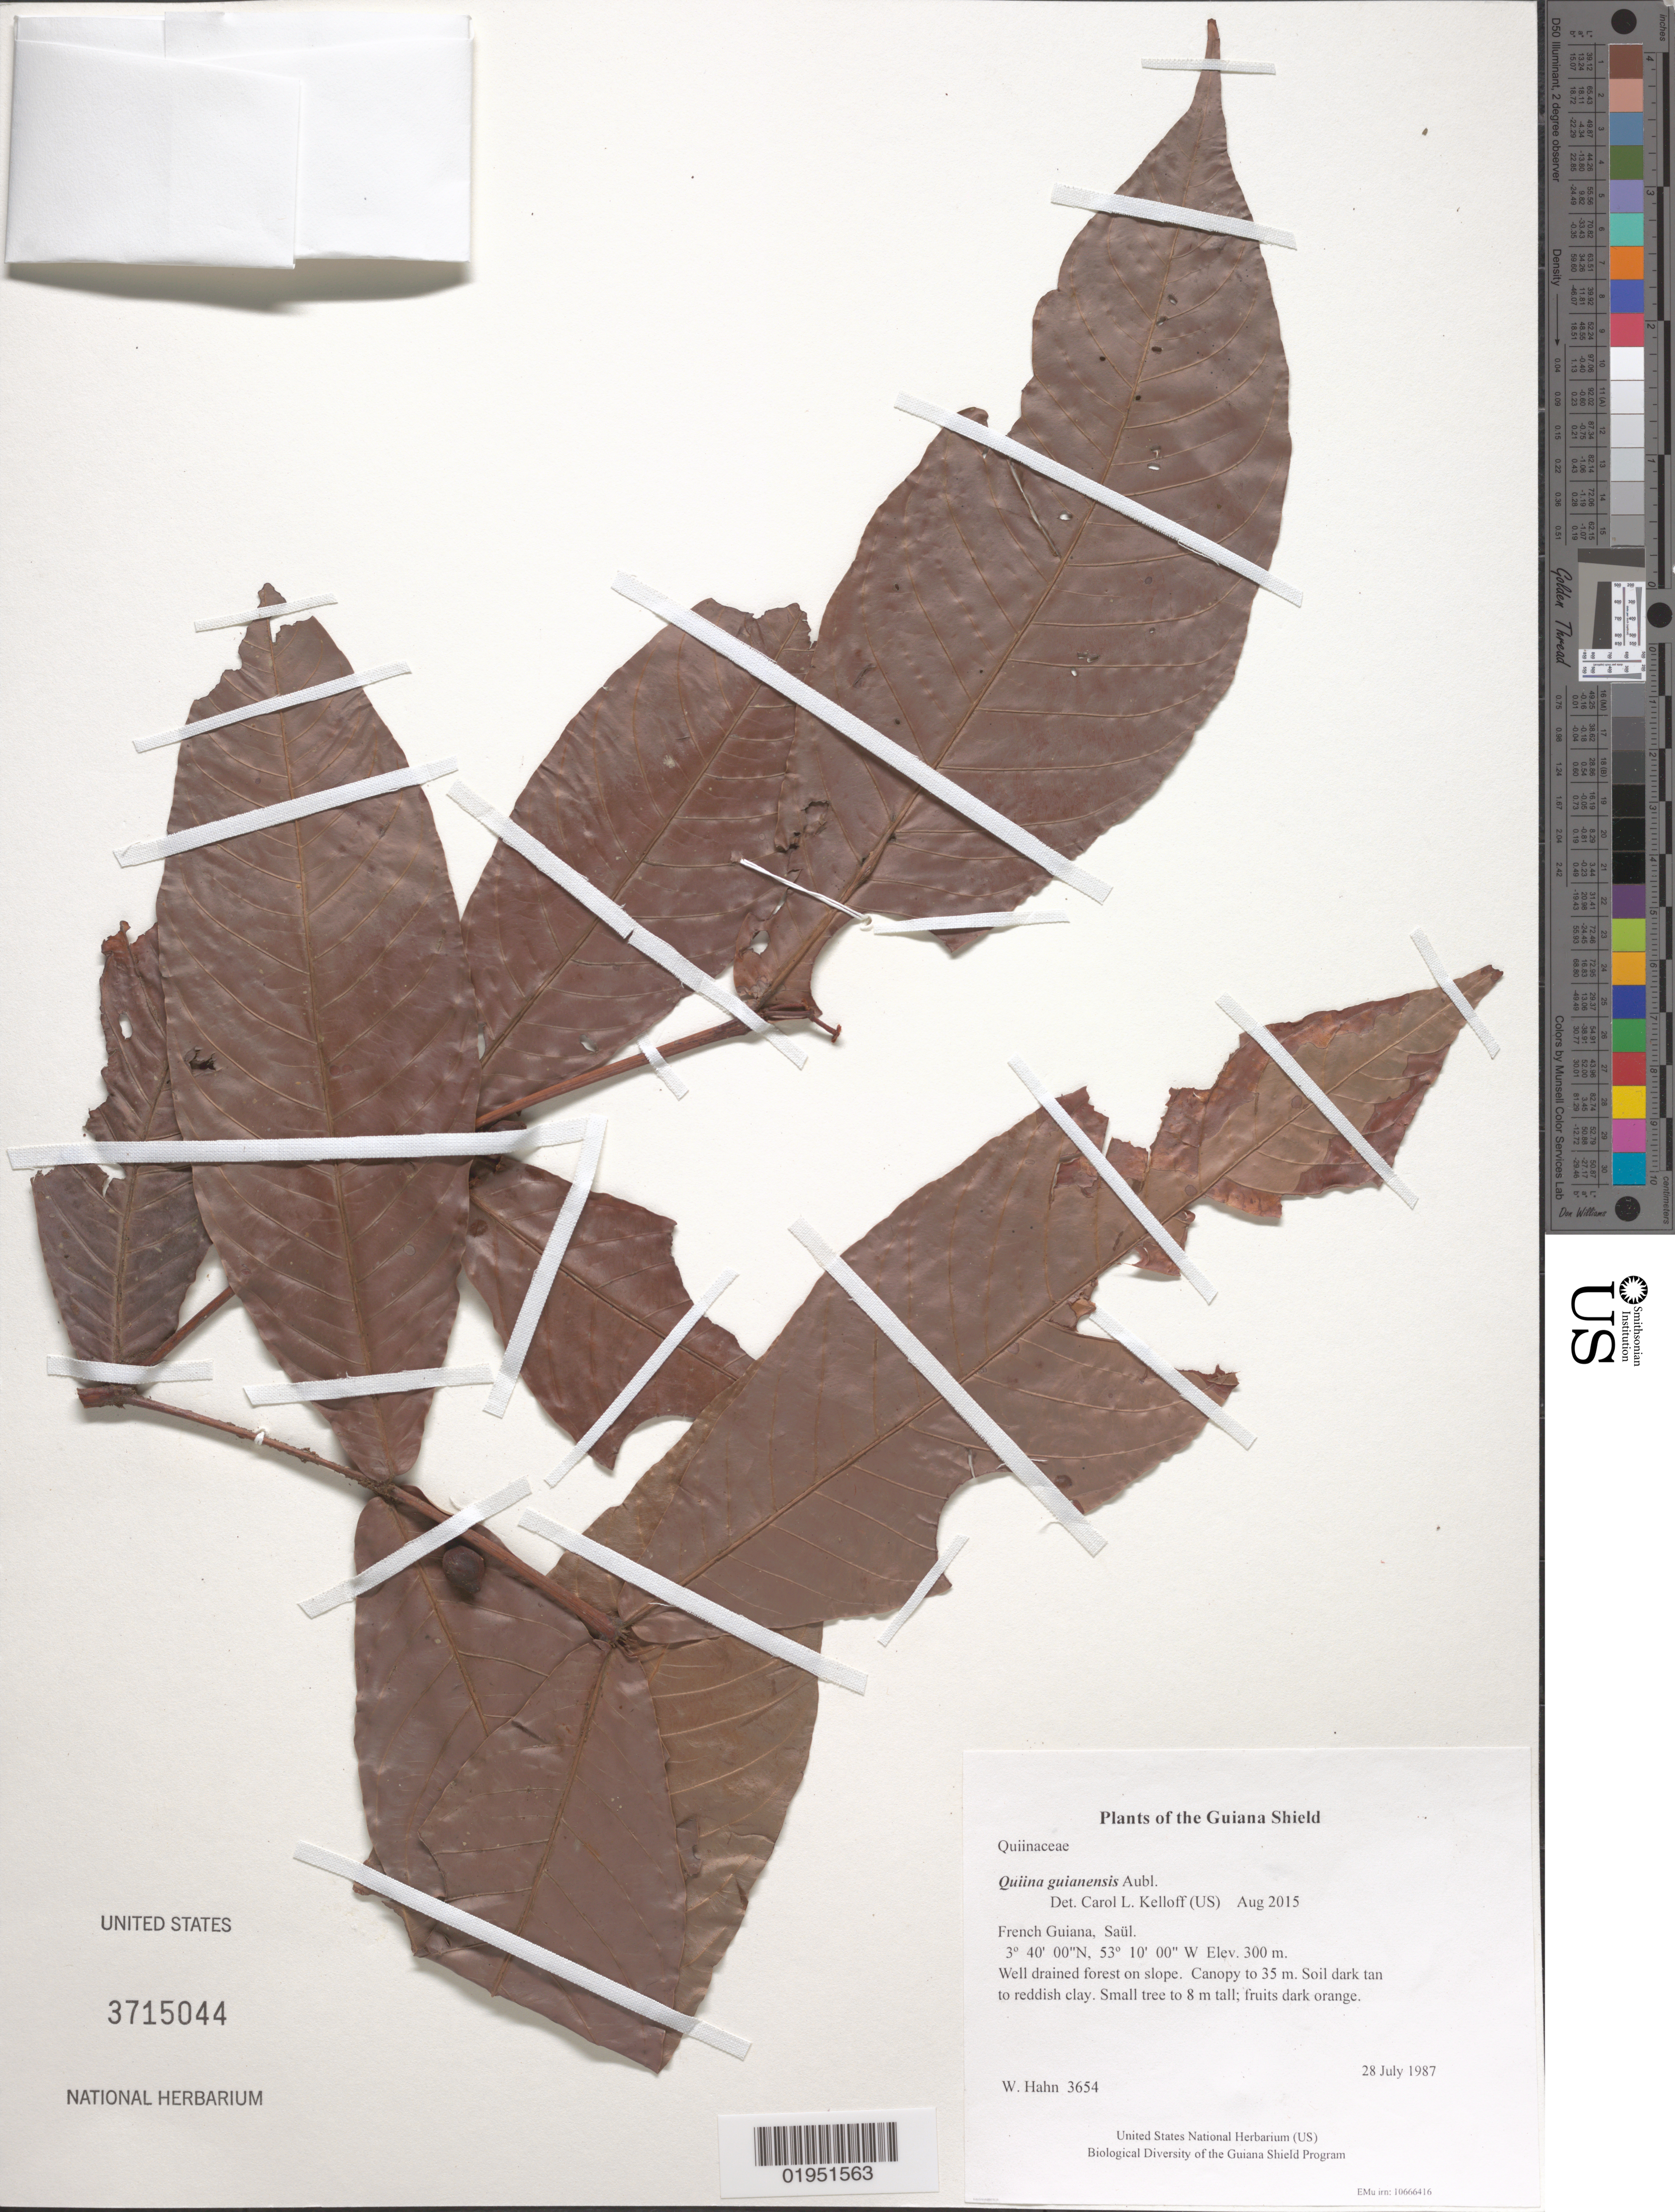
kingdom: Plantae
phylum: Tracheophyta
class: Magnoliopsida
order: Malpighiales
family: Quiinaceae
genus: Quiina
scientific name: Quiina guianensis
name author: Aubl.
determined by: Kelloff, Carol L., (US), Smithsonian Institution - National Museum of Natural History (UNITED STATES)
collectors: W. Hahn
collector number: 3654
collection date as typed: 28 July 1987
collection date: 1987-07-28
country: French Guiana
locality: Saül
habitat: Well drained forest on slope. Canopy to 35 m. Soil dark tan to reddish clay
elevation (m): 300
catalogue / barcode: US 3715044